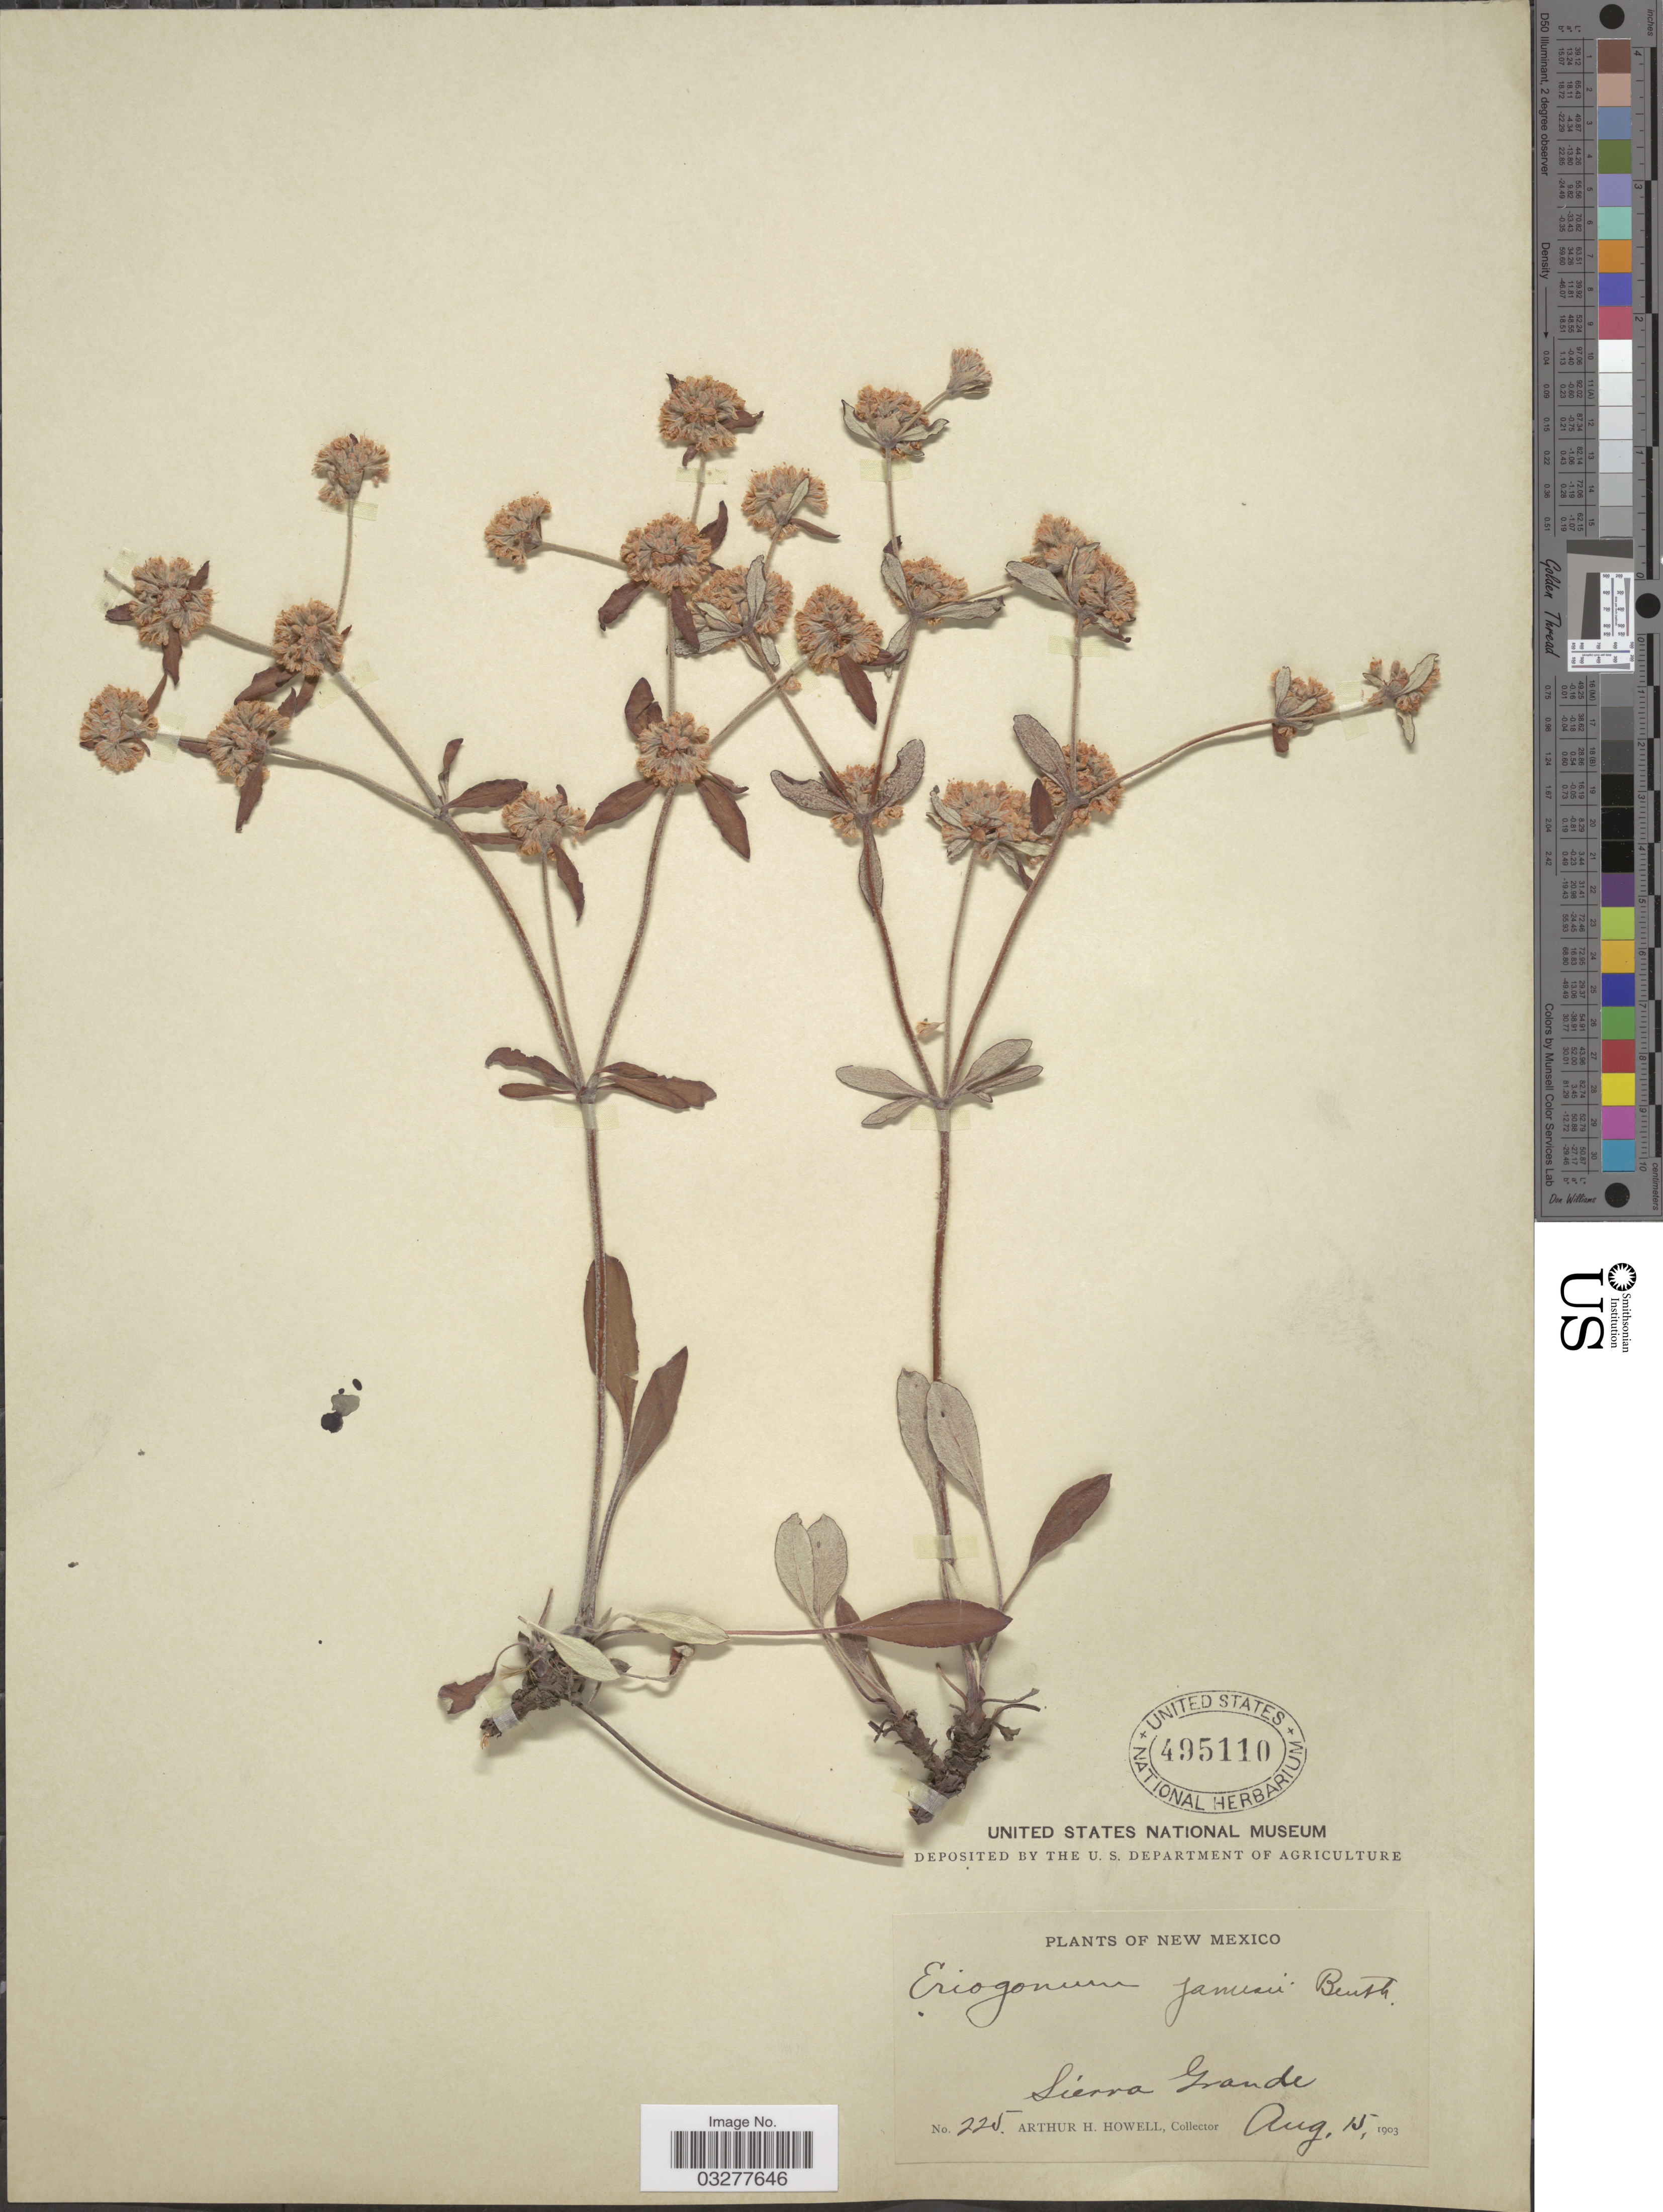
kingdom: Plantae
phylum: Tracheophyta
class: Magnoliopsida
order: Caryophyllales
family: Polygonaceae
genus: Eriogonum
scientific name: Eriogonum jamesii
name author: Benth.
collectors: A. H. Howell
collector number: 225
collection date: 1903-08-15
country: United States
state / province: New Mexico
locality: Sierra Grande.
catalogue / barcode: US 495110